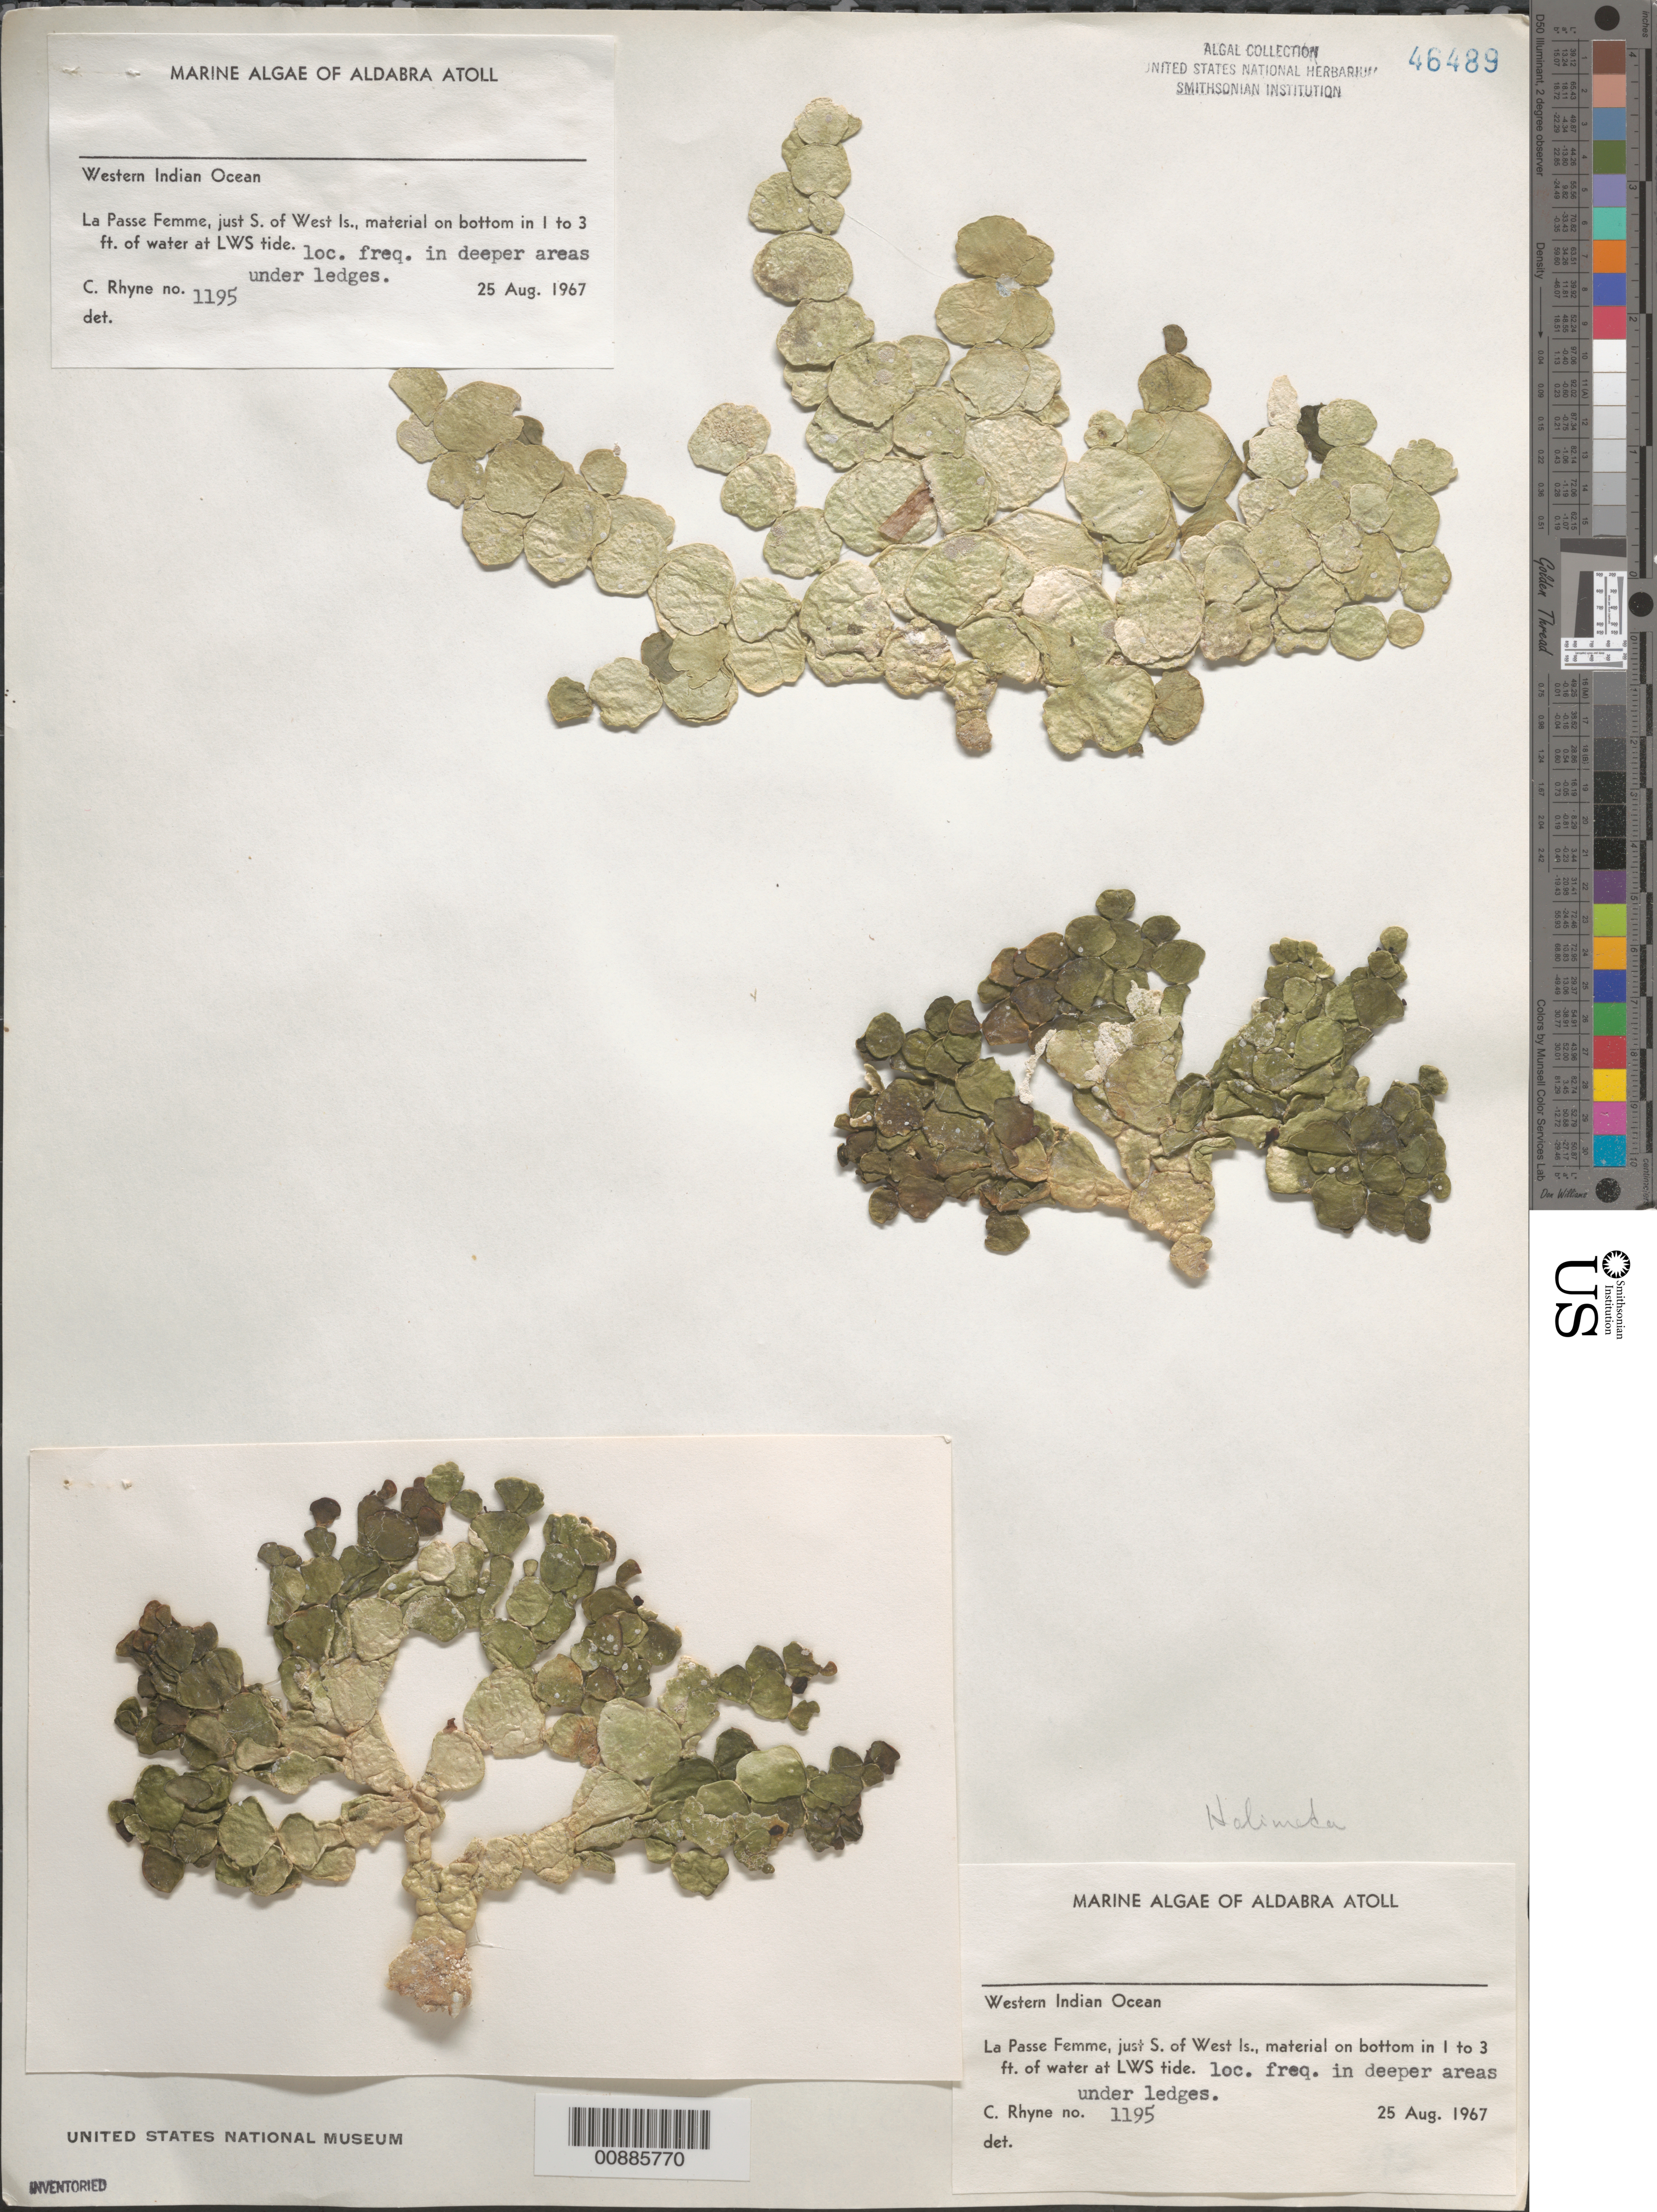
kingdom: Plantae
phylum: Chlorophyta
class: Ulvophyceae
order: Bryopsidales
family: Halimedaceae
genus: Halimeda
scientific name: Halimeda sp.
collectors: C. Rhyne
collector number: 1195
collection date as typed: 25 Aug 1967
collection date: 1967-08-25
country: Seychelles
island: Aldabra Atoll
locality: West Islet, La Passe Femme, just south of West Island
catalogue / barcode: US 46489